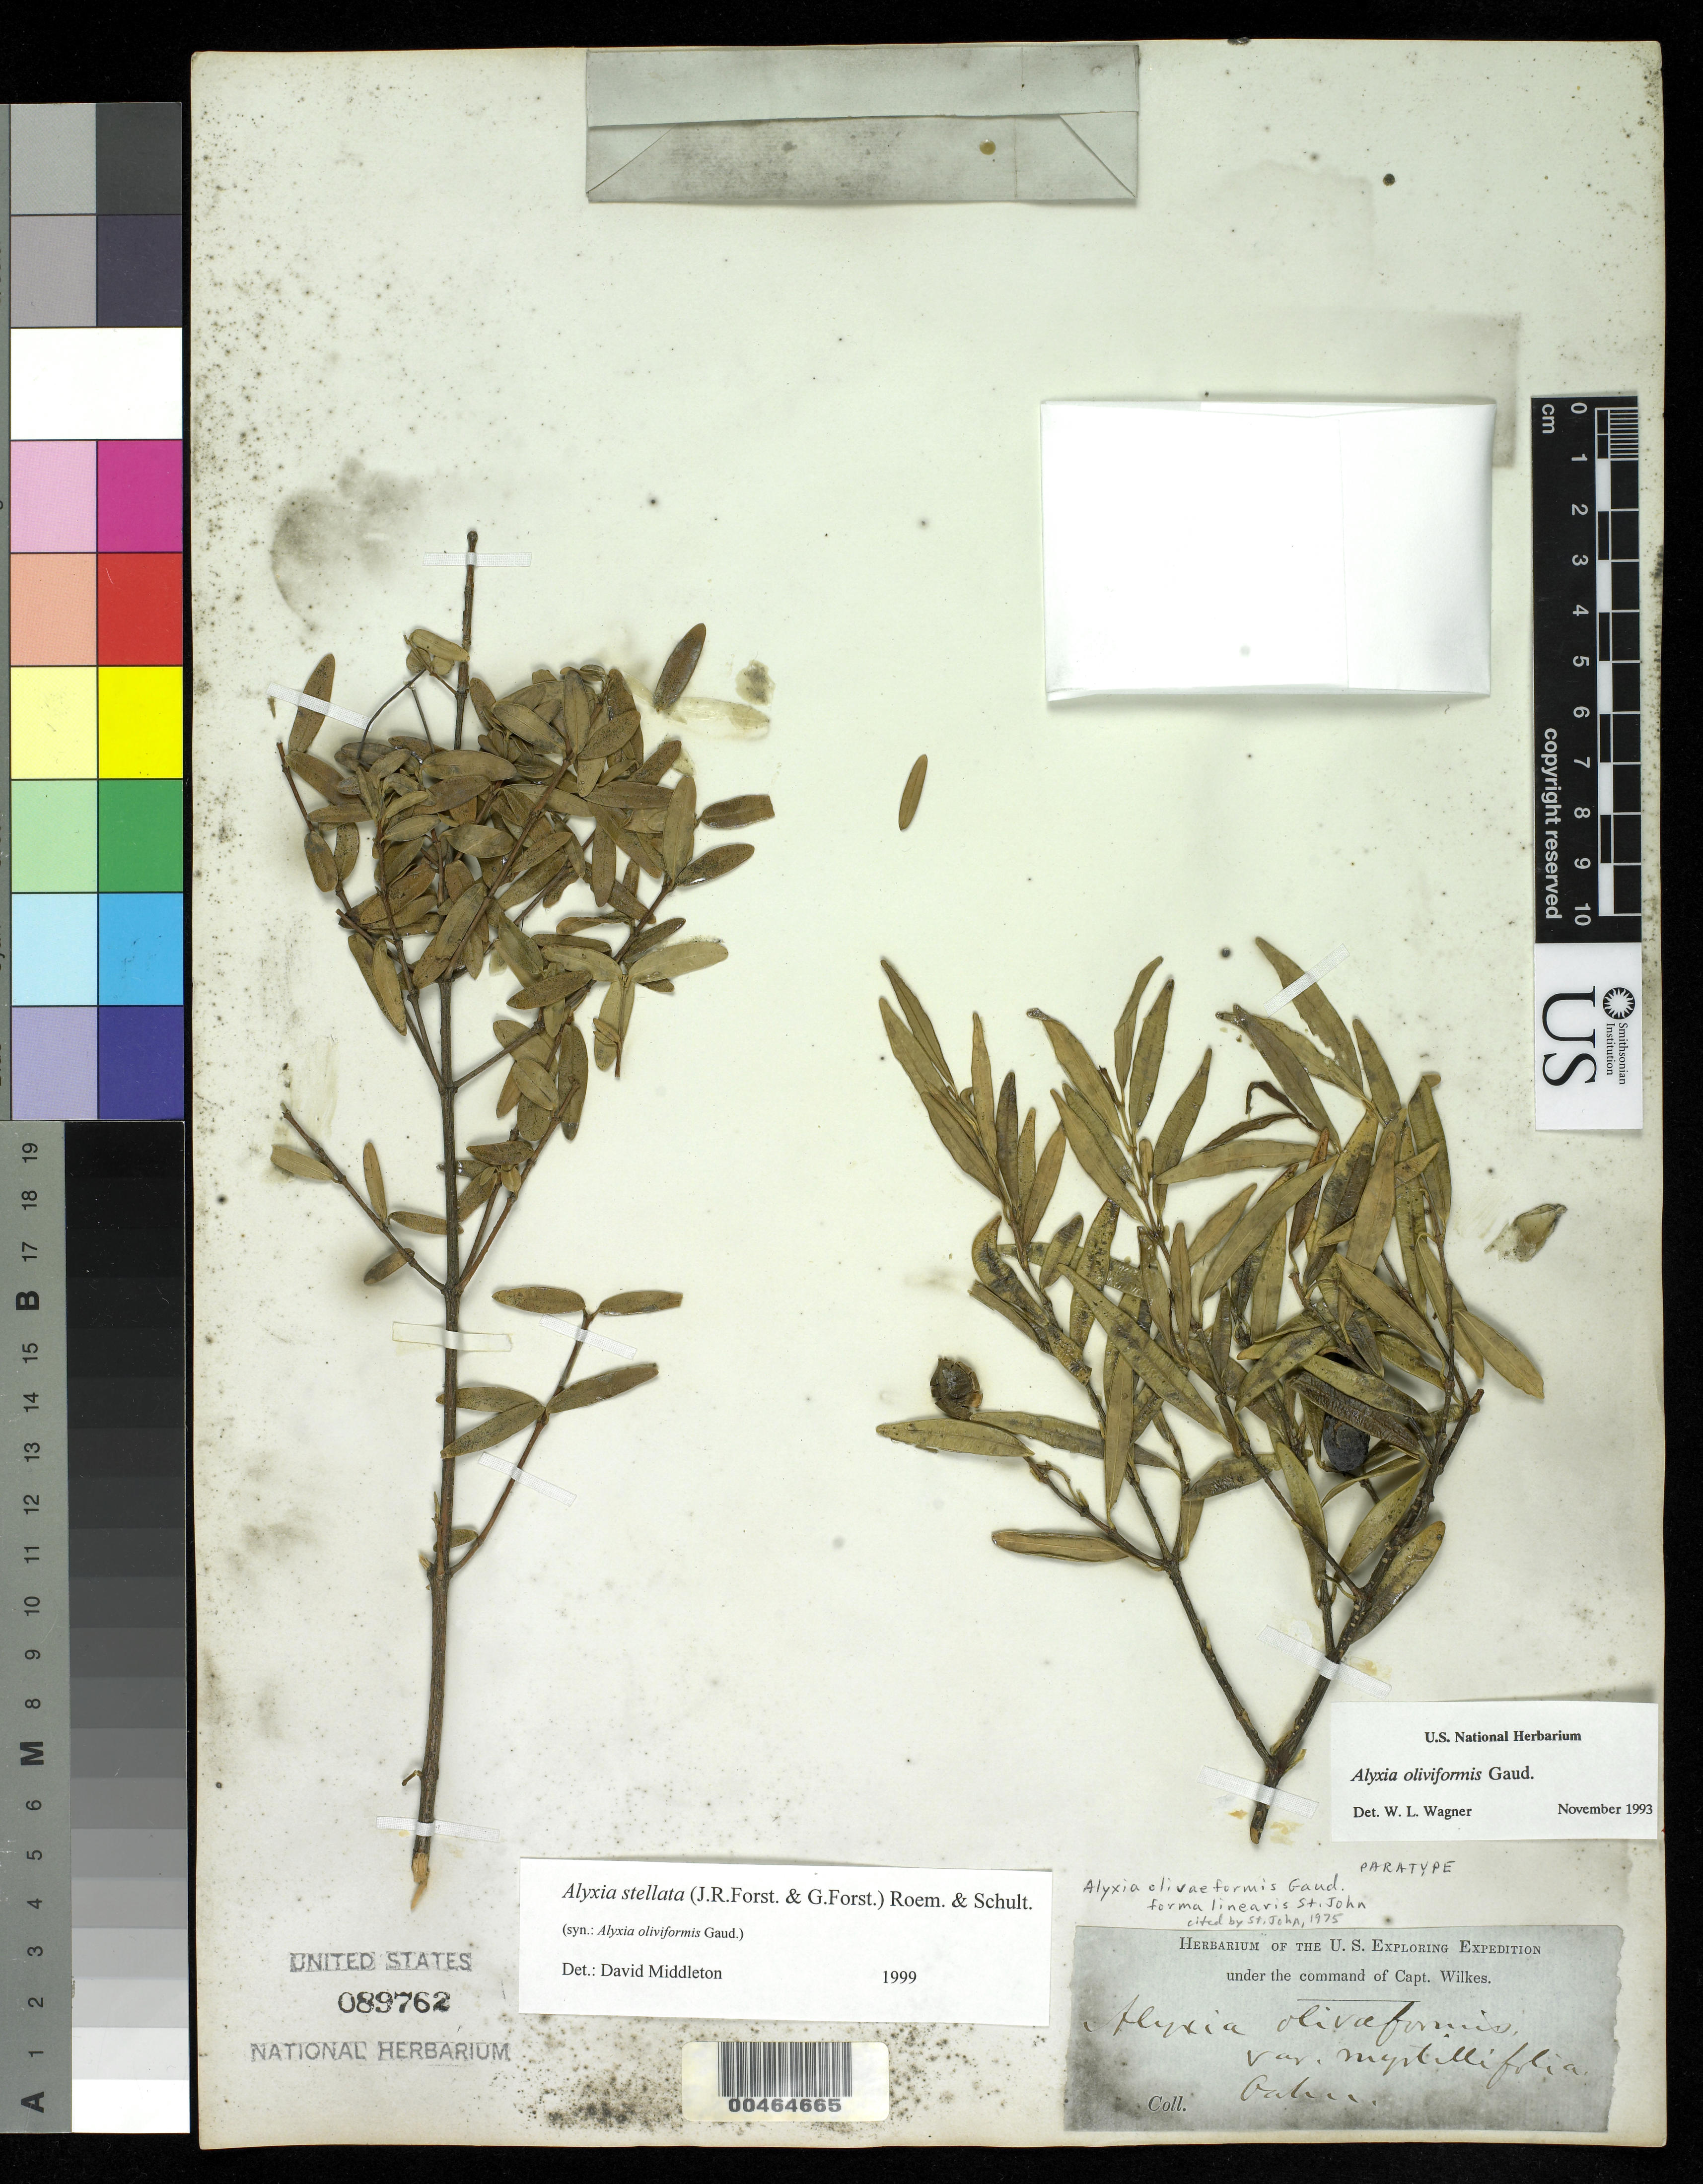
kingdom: Plantae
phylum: Tracheophyta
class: Magnoliopsida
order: Gentianales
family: Apocynaceae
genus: Alyxia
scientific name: Alyxia stellata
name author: (J.R. Forst. & G. Forst.) Roem. & Schult.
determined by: Middleton, D. J.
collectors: Wilkes Explor. Exped.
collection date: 1838/1842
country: United States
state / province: Hawaii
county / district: Honolulu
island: Oahu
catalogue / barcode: US 89762